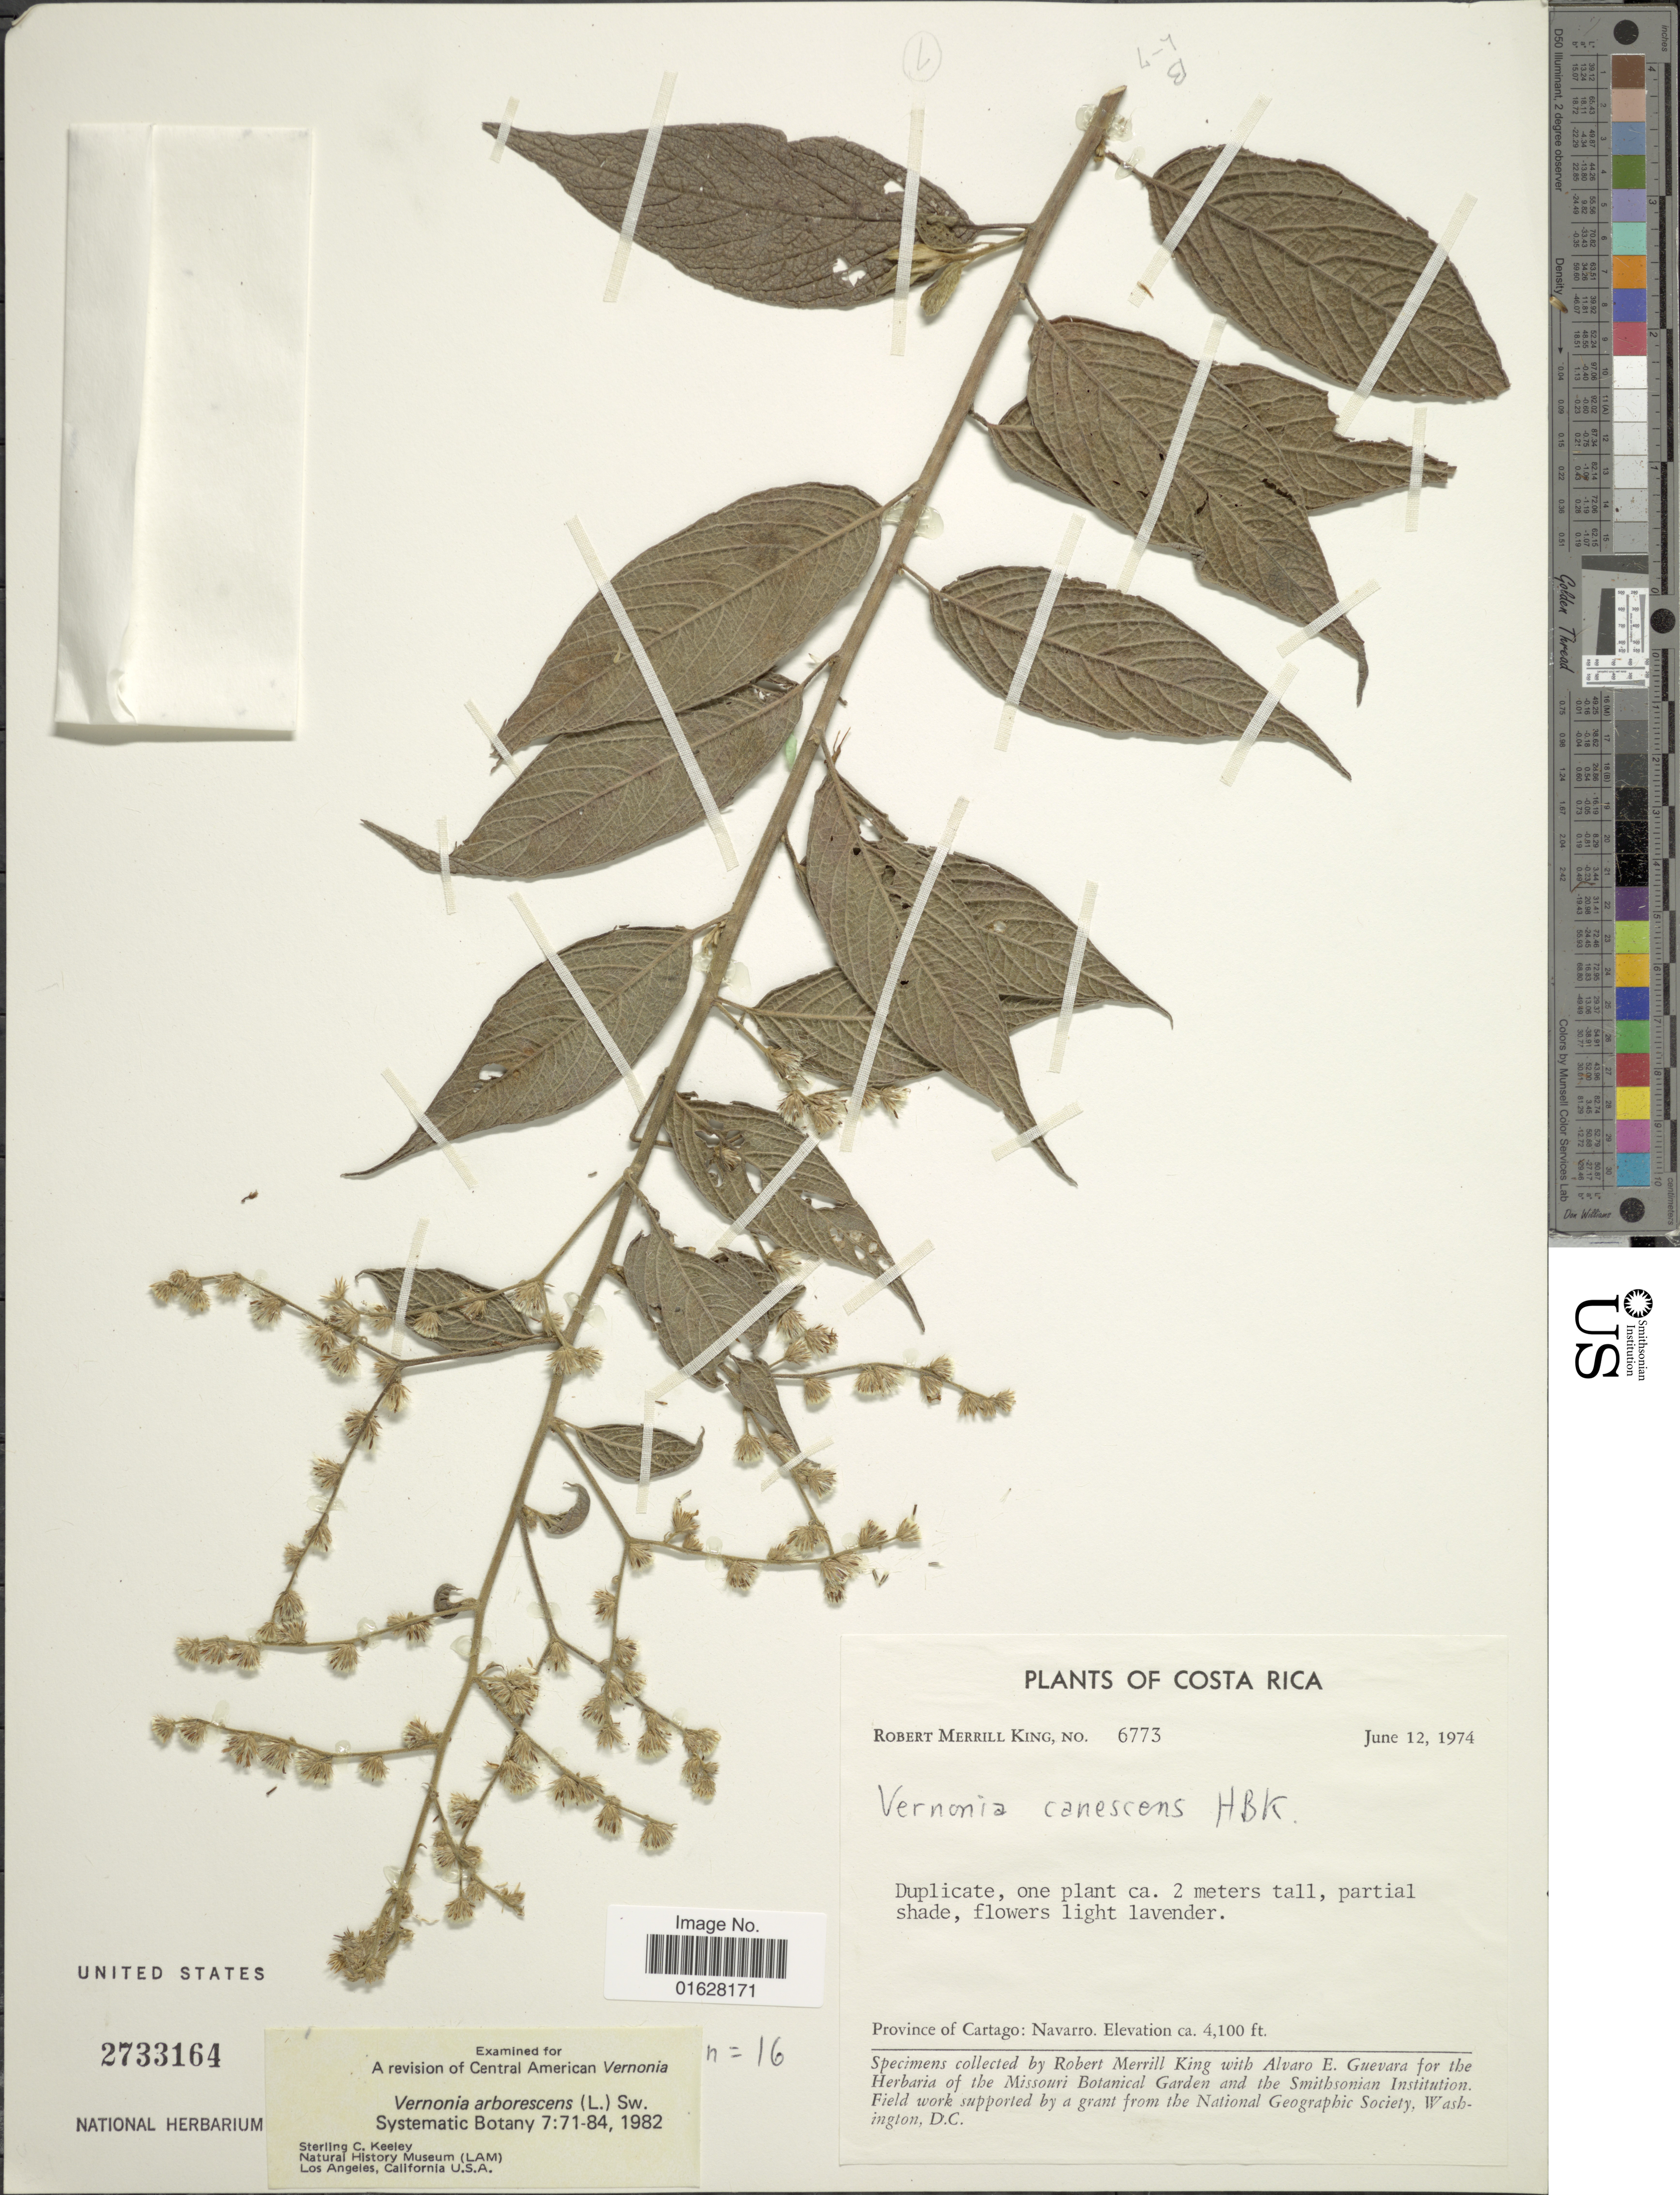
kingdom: Plantae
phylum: Tracheophyta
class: Magnoliopsida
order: Asterales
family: Asteraceae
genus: Lepidaploa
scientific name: Lepidaploa canescens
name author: (Kunth) H. Rob.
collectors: R. M. King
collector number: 6773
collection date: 1974-06-12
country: Costa Rica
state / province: Cartago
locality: Province of Cartago, Navarro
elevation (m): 1250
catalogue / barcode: US 2733164